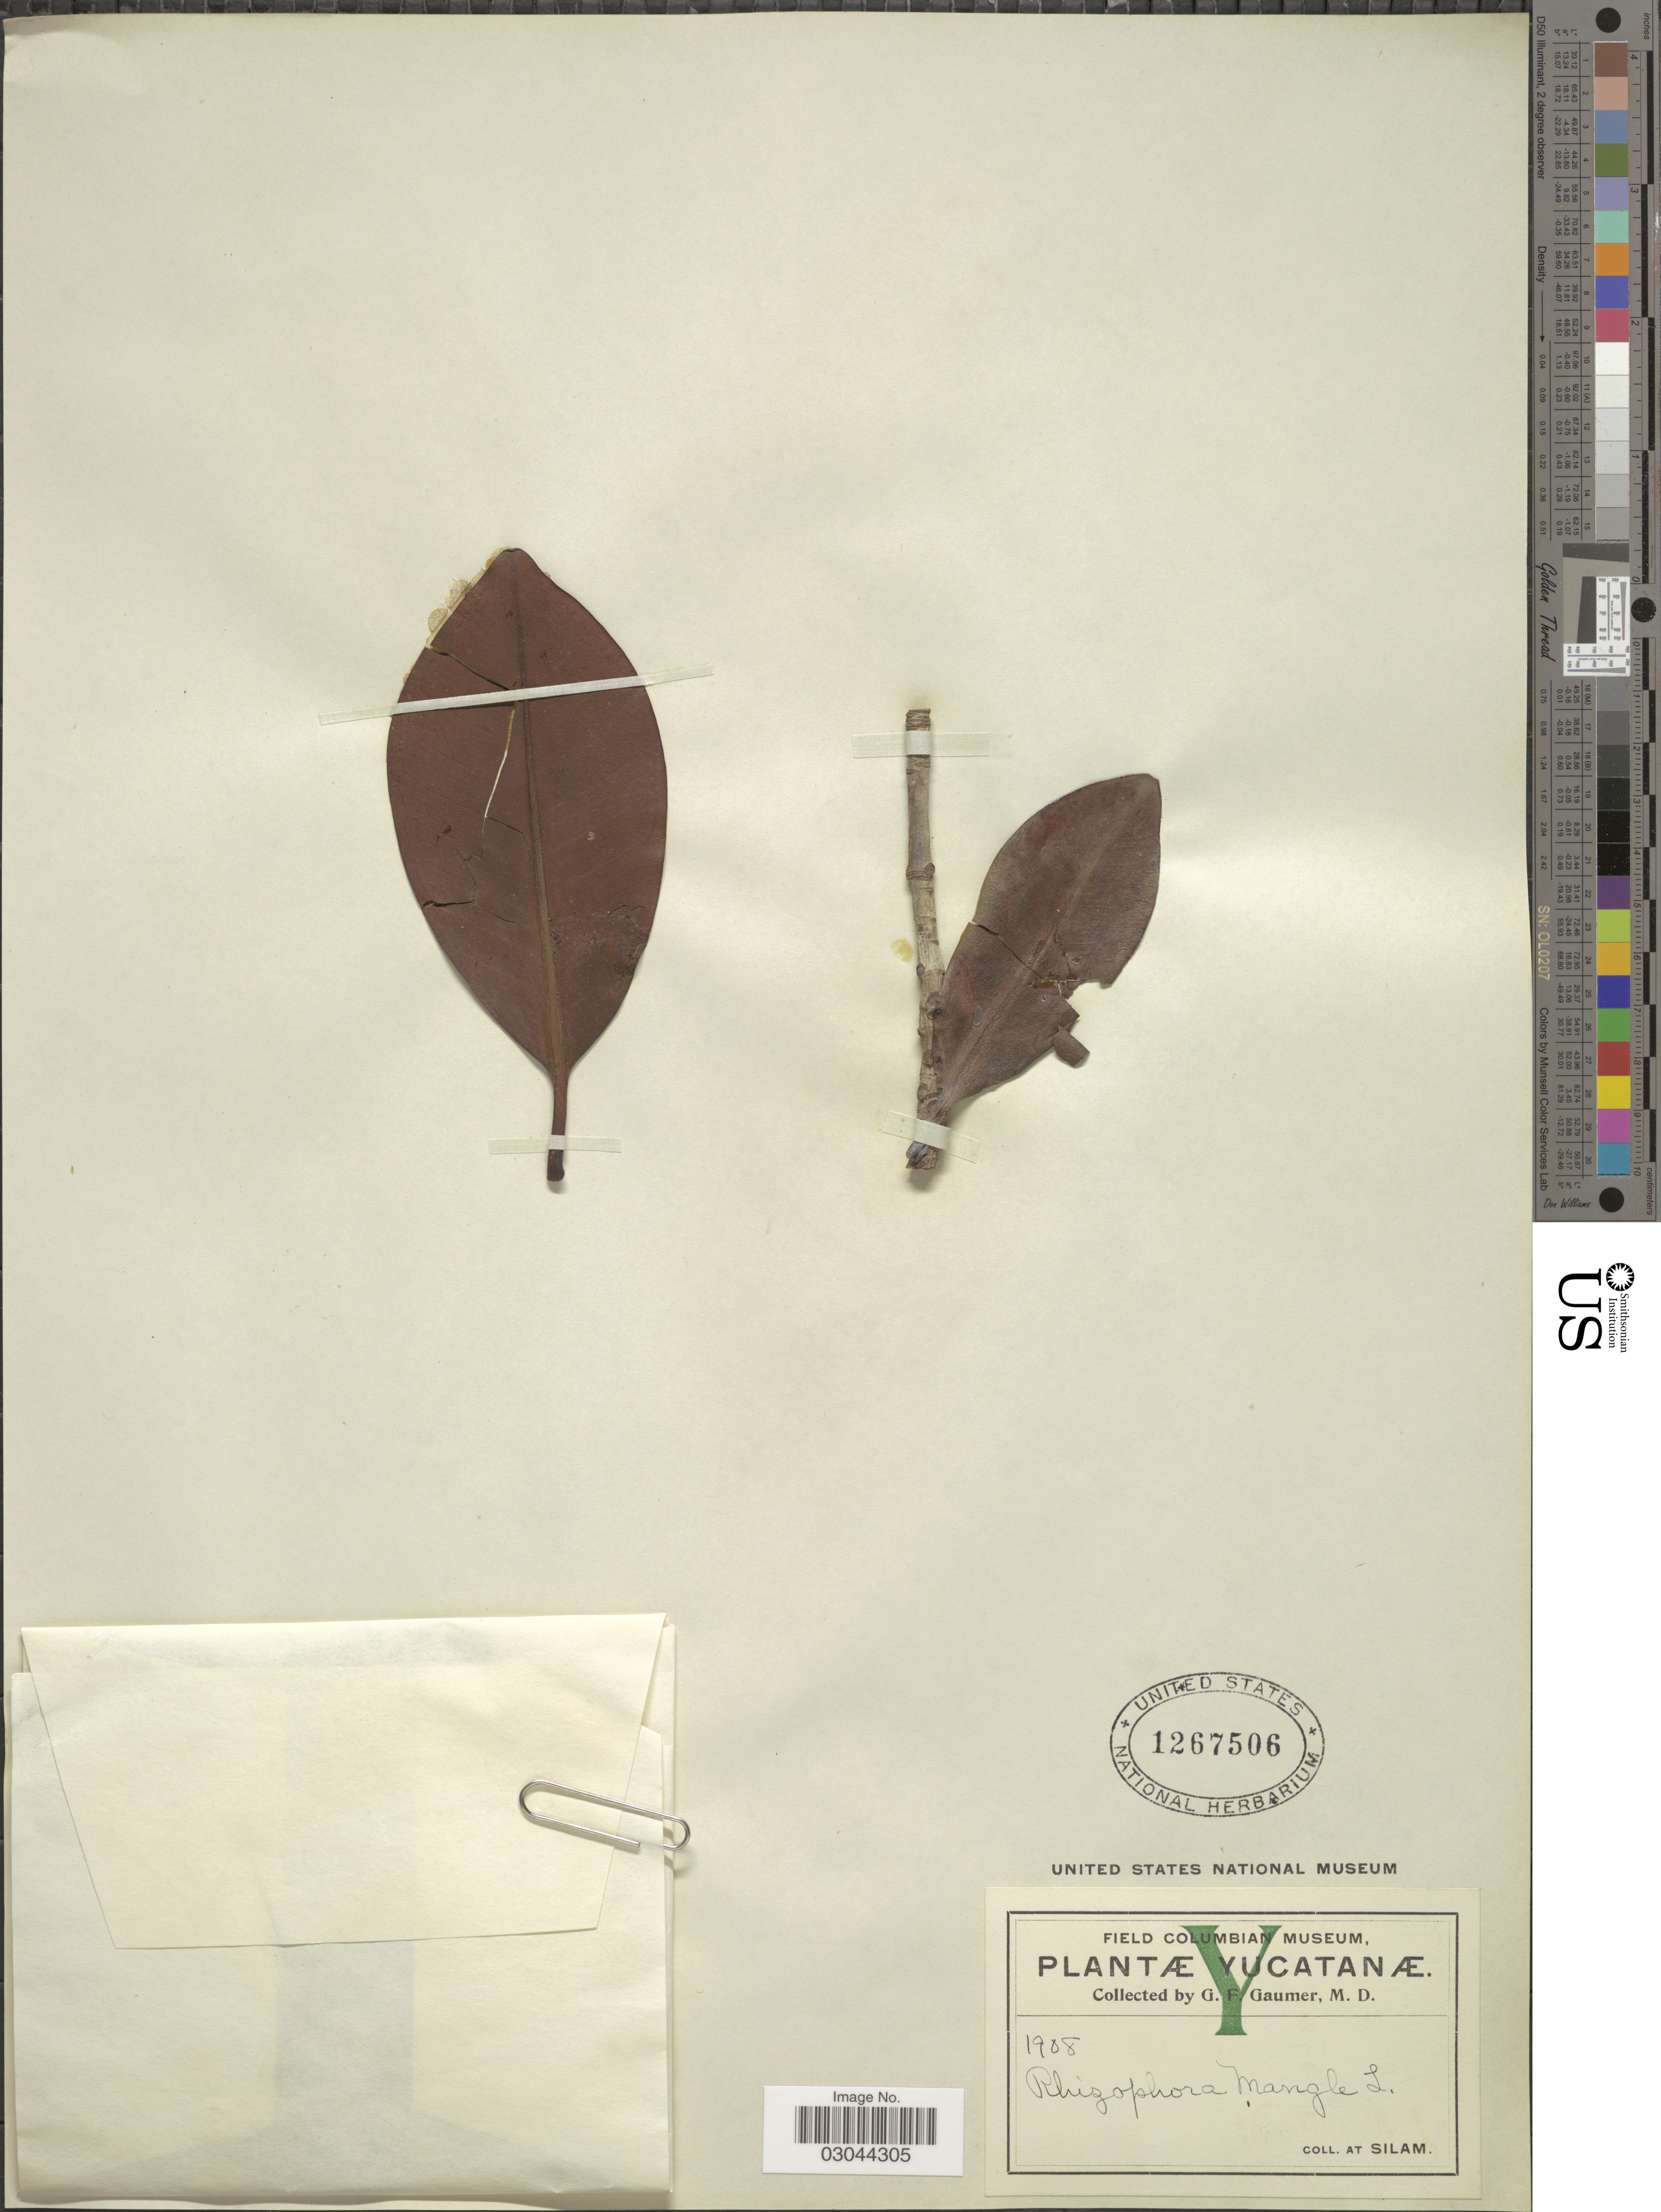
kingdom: Plantae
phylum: Tracheophyta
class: Magnoliopsida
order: Malpighiales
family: Rhizophoraceae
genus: Rhizophora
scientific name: Rhizophora mangle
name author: L.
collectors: G. F. Gaumer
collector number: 1908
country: Mexico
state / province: Yucatán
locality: Yucatanae. At Silam.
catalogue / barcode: US 1267506